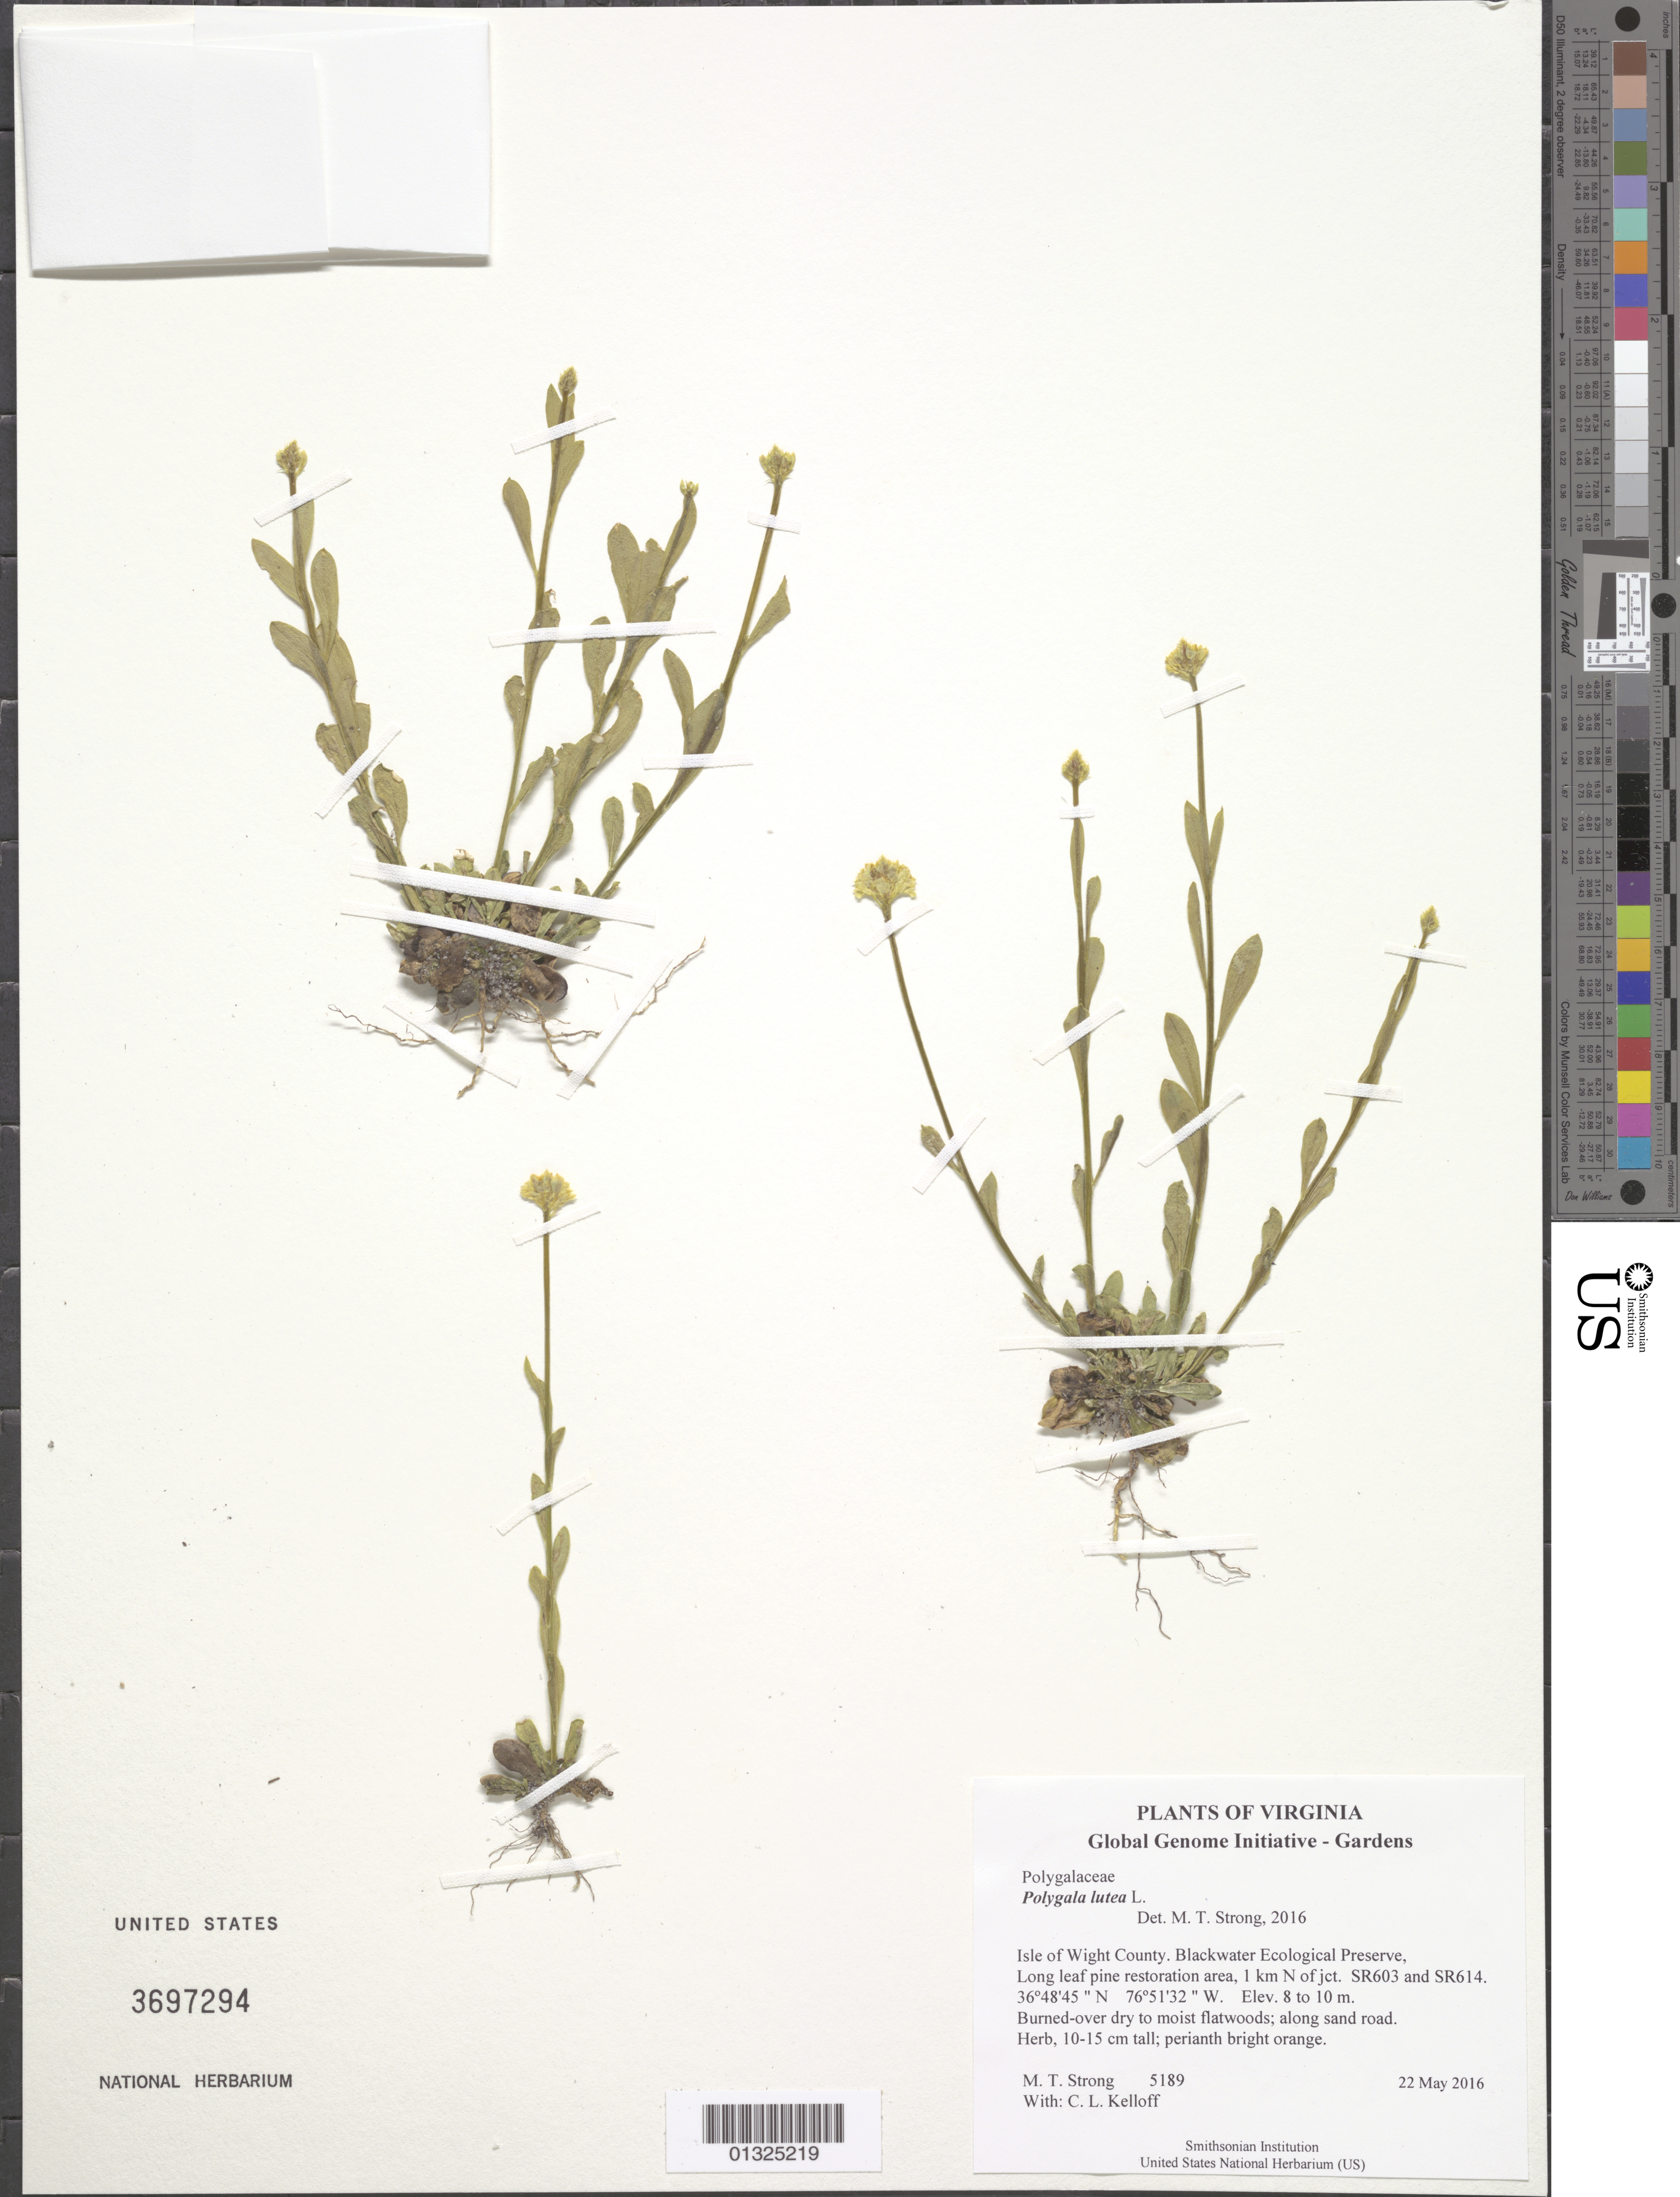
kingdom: Plantae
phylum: Tracheophyta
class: Magnoliopsida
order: Fabales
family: Polygalaceae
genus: Polygala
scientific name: Polygala lutea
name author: L.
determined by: Strong, Mark T., (BOT), Smithsonian Institution - National Museum of Natural History (UNITED STATES)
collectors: M. T. Strong & C. L. Kelloff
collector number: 5189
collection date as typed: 22 May 2016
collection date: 2016-05-22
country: United States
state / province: Virginia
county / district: Isle of Wight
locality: Blackwater Ecological Preserve, Long leaf pine restoration area, One km N of jct. SR603 and SR614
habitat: Burned-over dry to moist flatwoods; along sand road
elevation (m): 8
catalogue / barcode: US 3697294